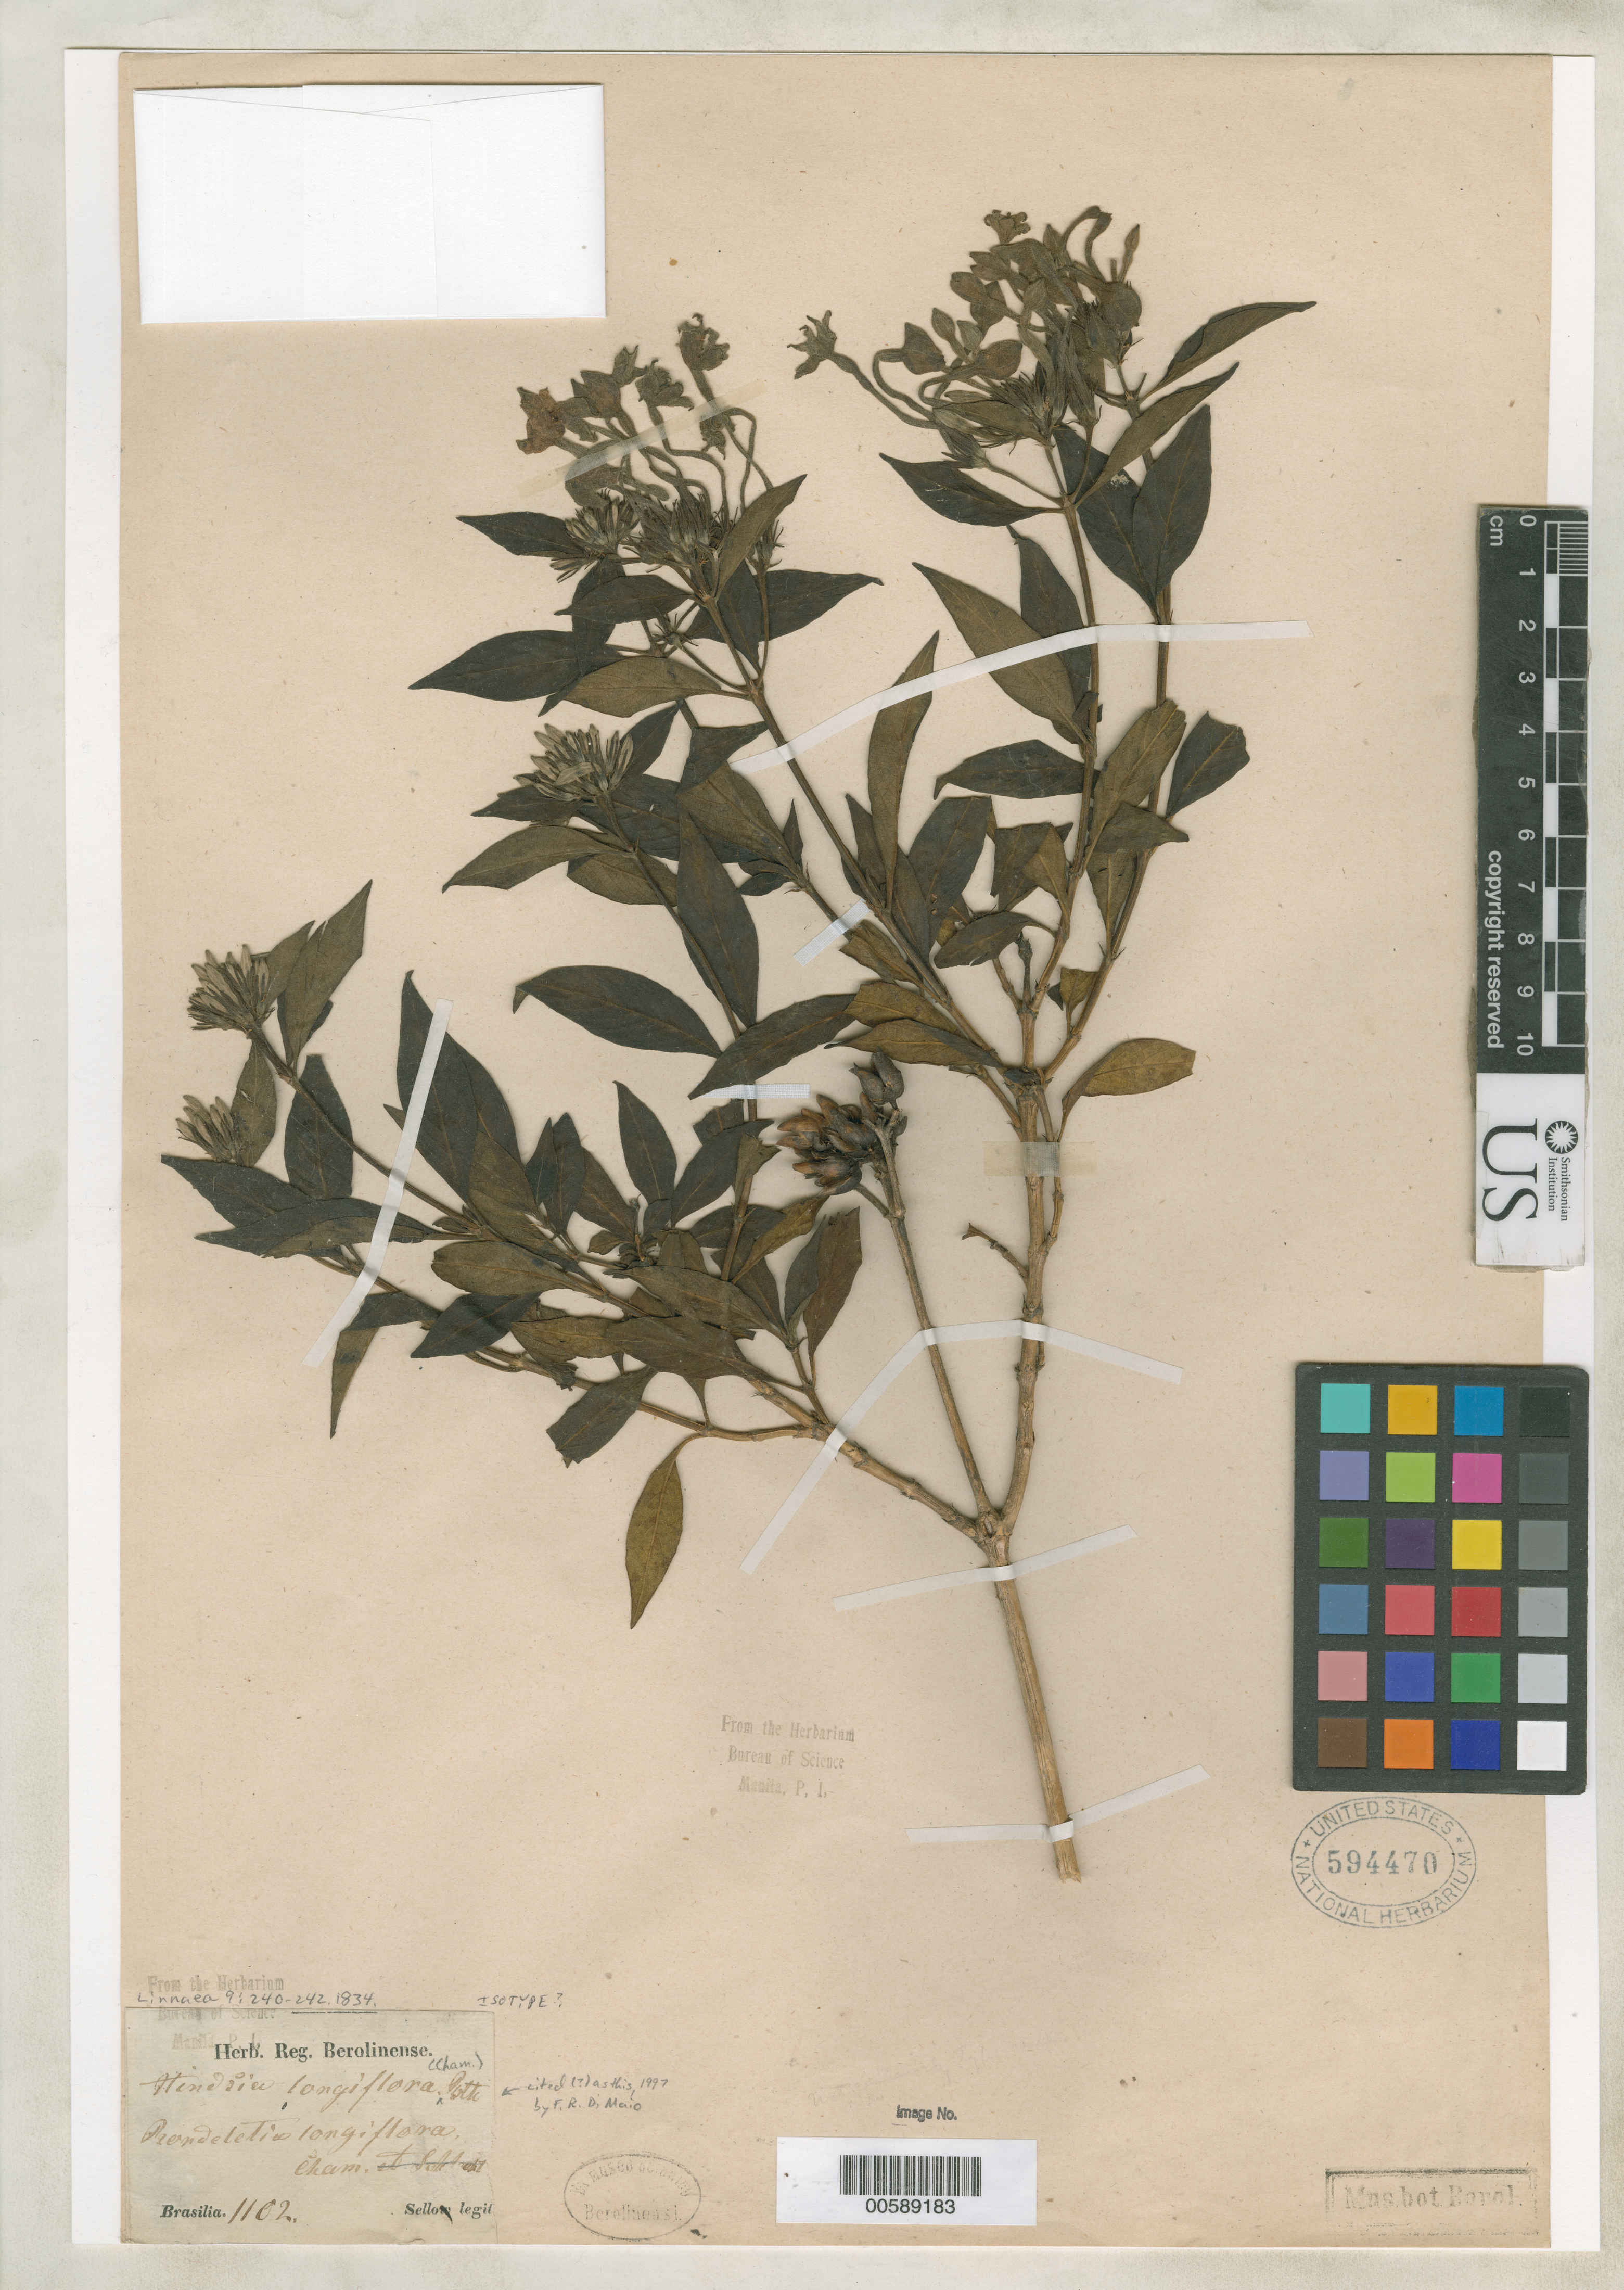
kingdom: Plantae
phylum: Tracheophyta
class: Magnoliopsida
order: Gentianales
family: Rubiaceae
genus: Rondeletia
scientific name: Rondeletia longiflora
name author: Cham.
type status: Possible Isotype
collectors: F. Sellow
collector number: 1102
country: Brazil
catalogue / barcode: US 594470